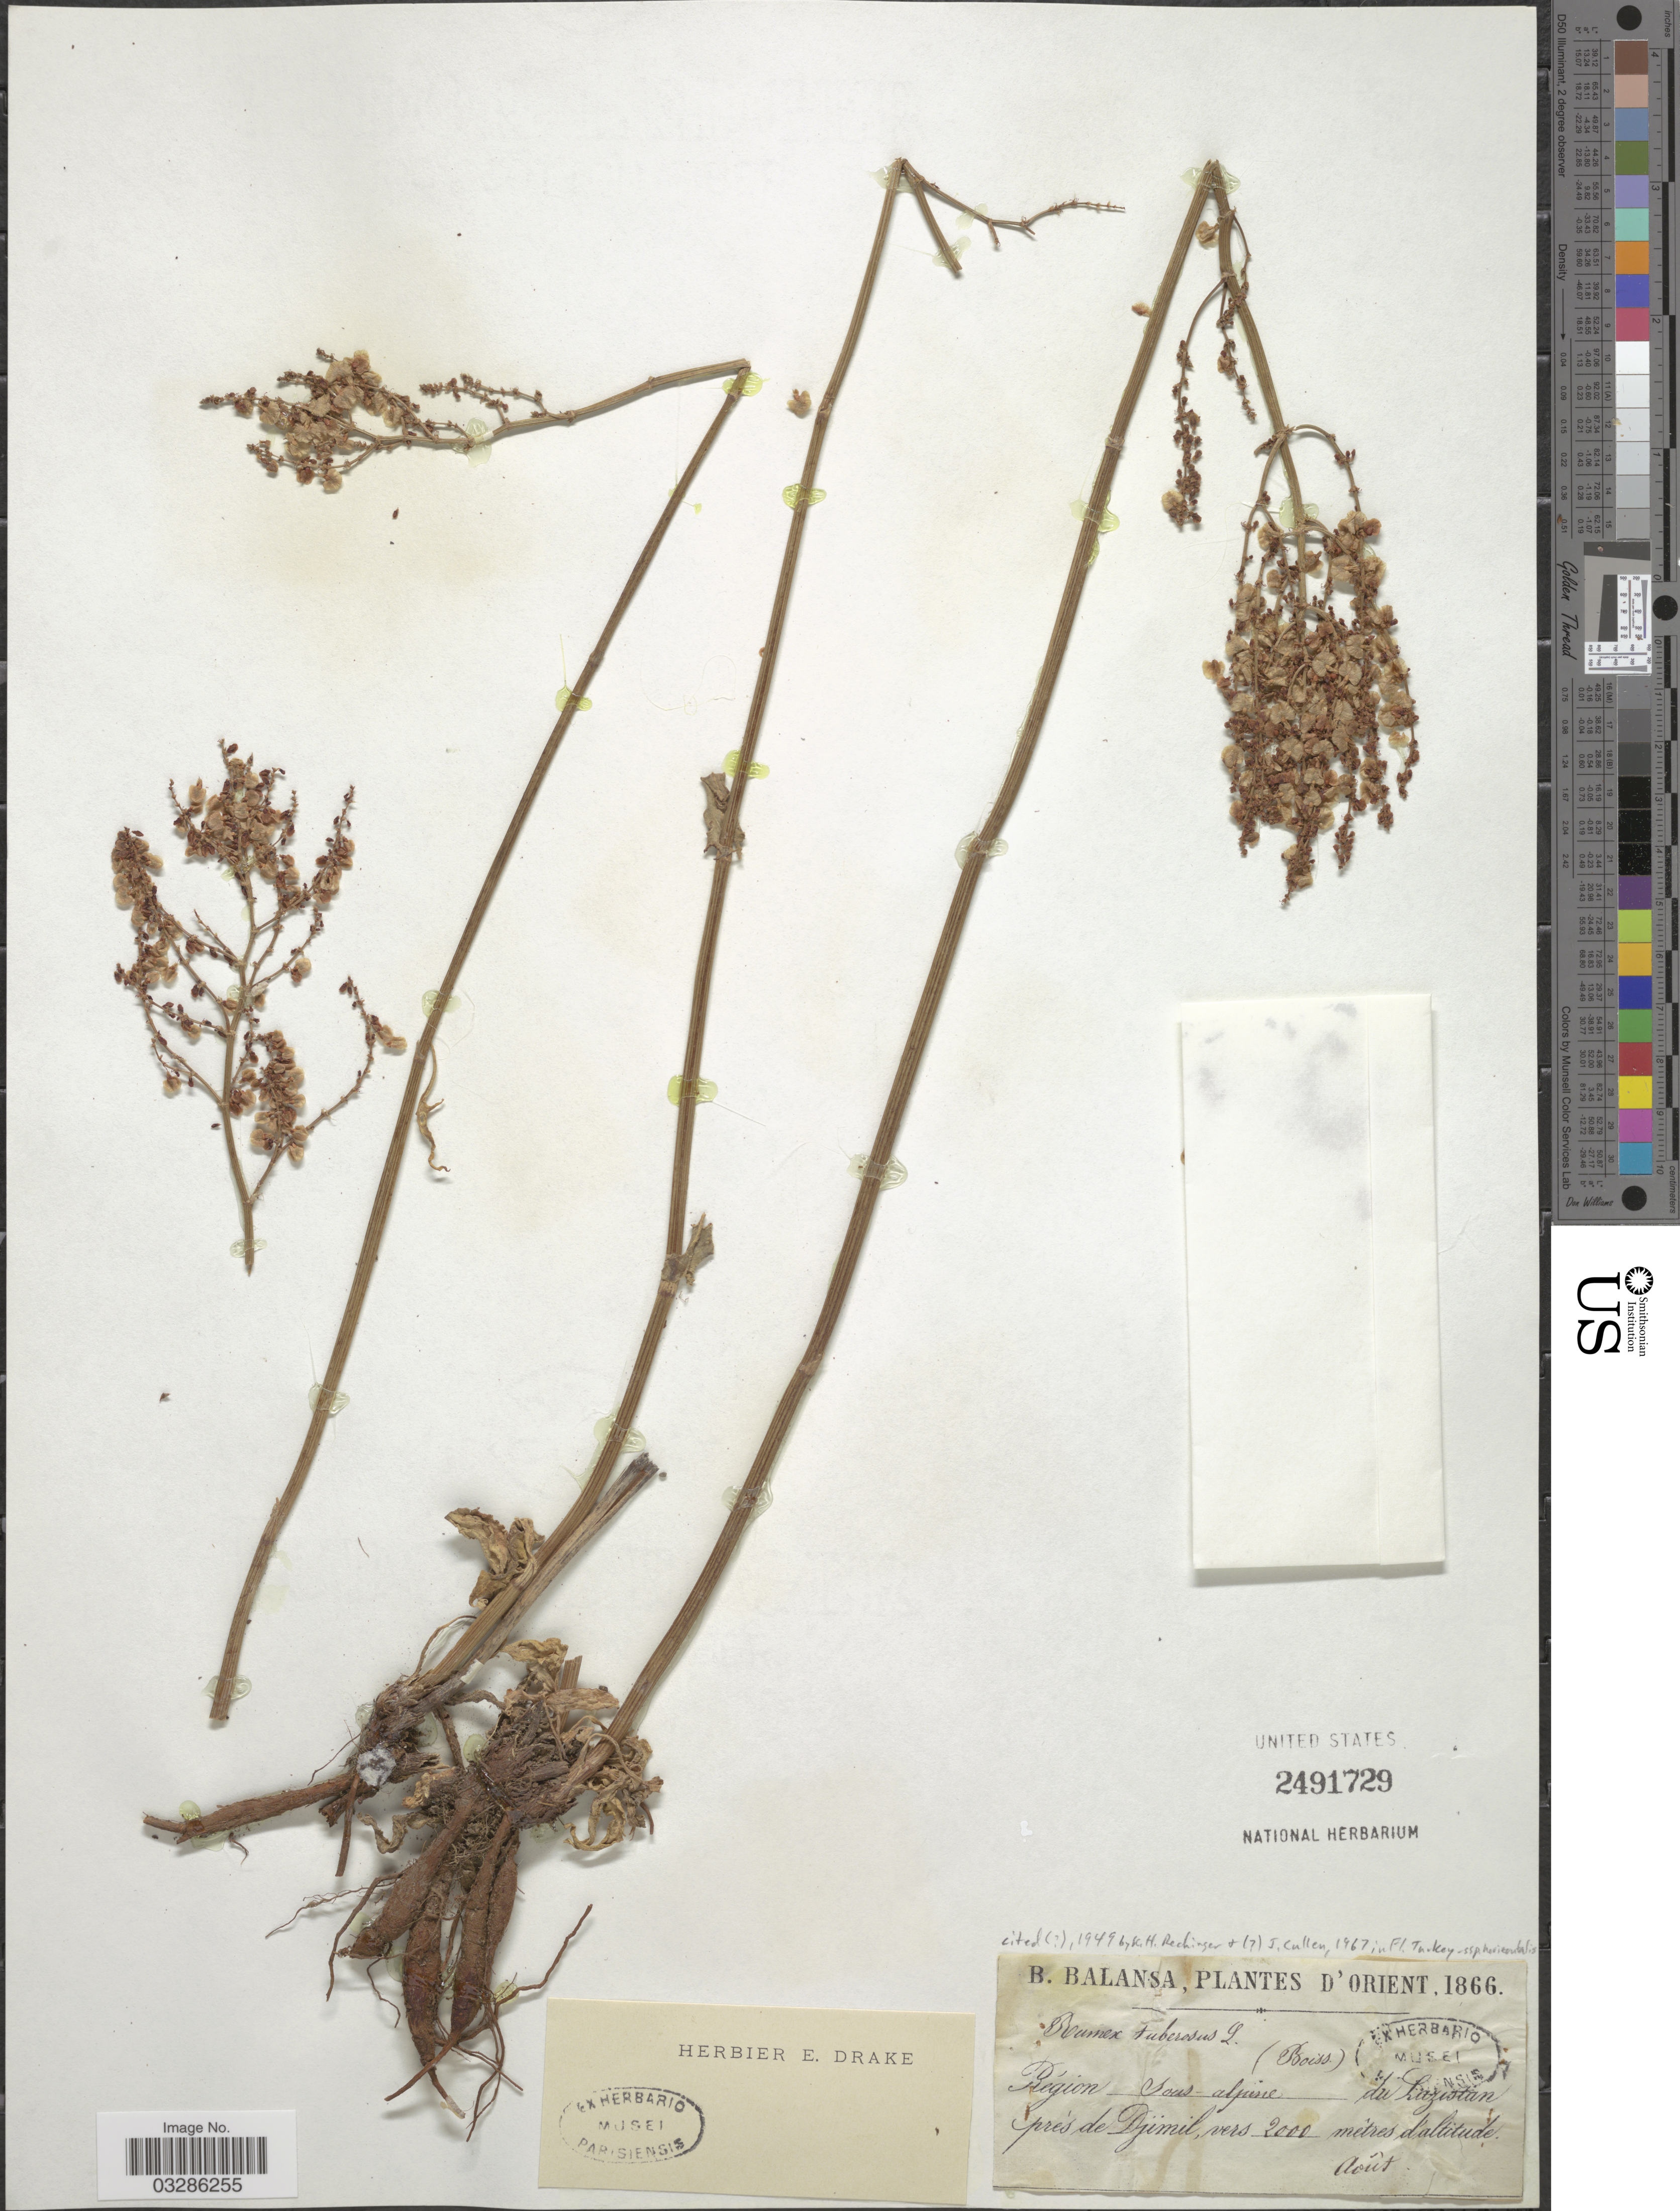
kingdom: Plantae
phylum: Tracheophyta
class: Magnoliopsida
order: Caryophyllales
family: Polygonaceae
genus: Rumex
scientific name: Rumex tuberosus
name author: L.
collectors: B. Balansa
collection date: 1866-08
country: Turkey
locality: D'Orient. Région Sous-alpine prés de Djimil.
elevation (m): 2000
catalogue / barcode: US 2491729